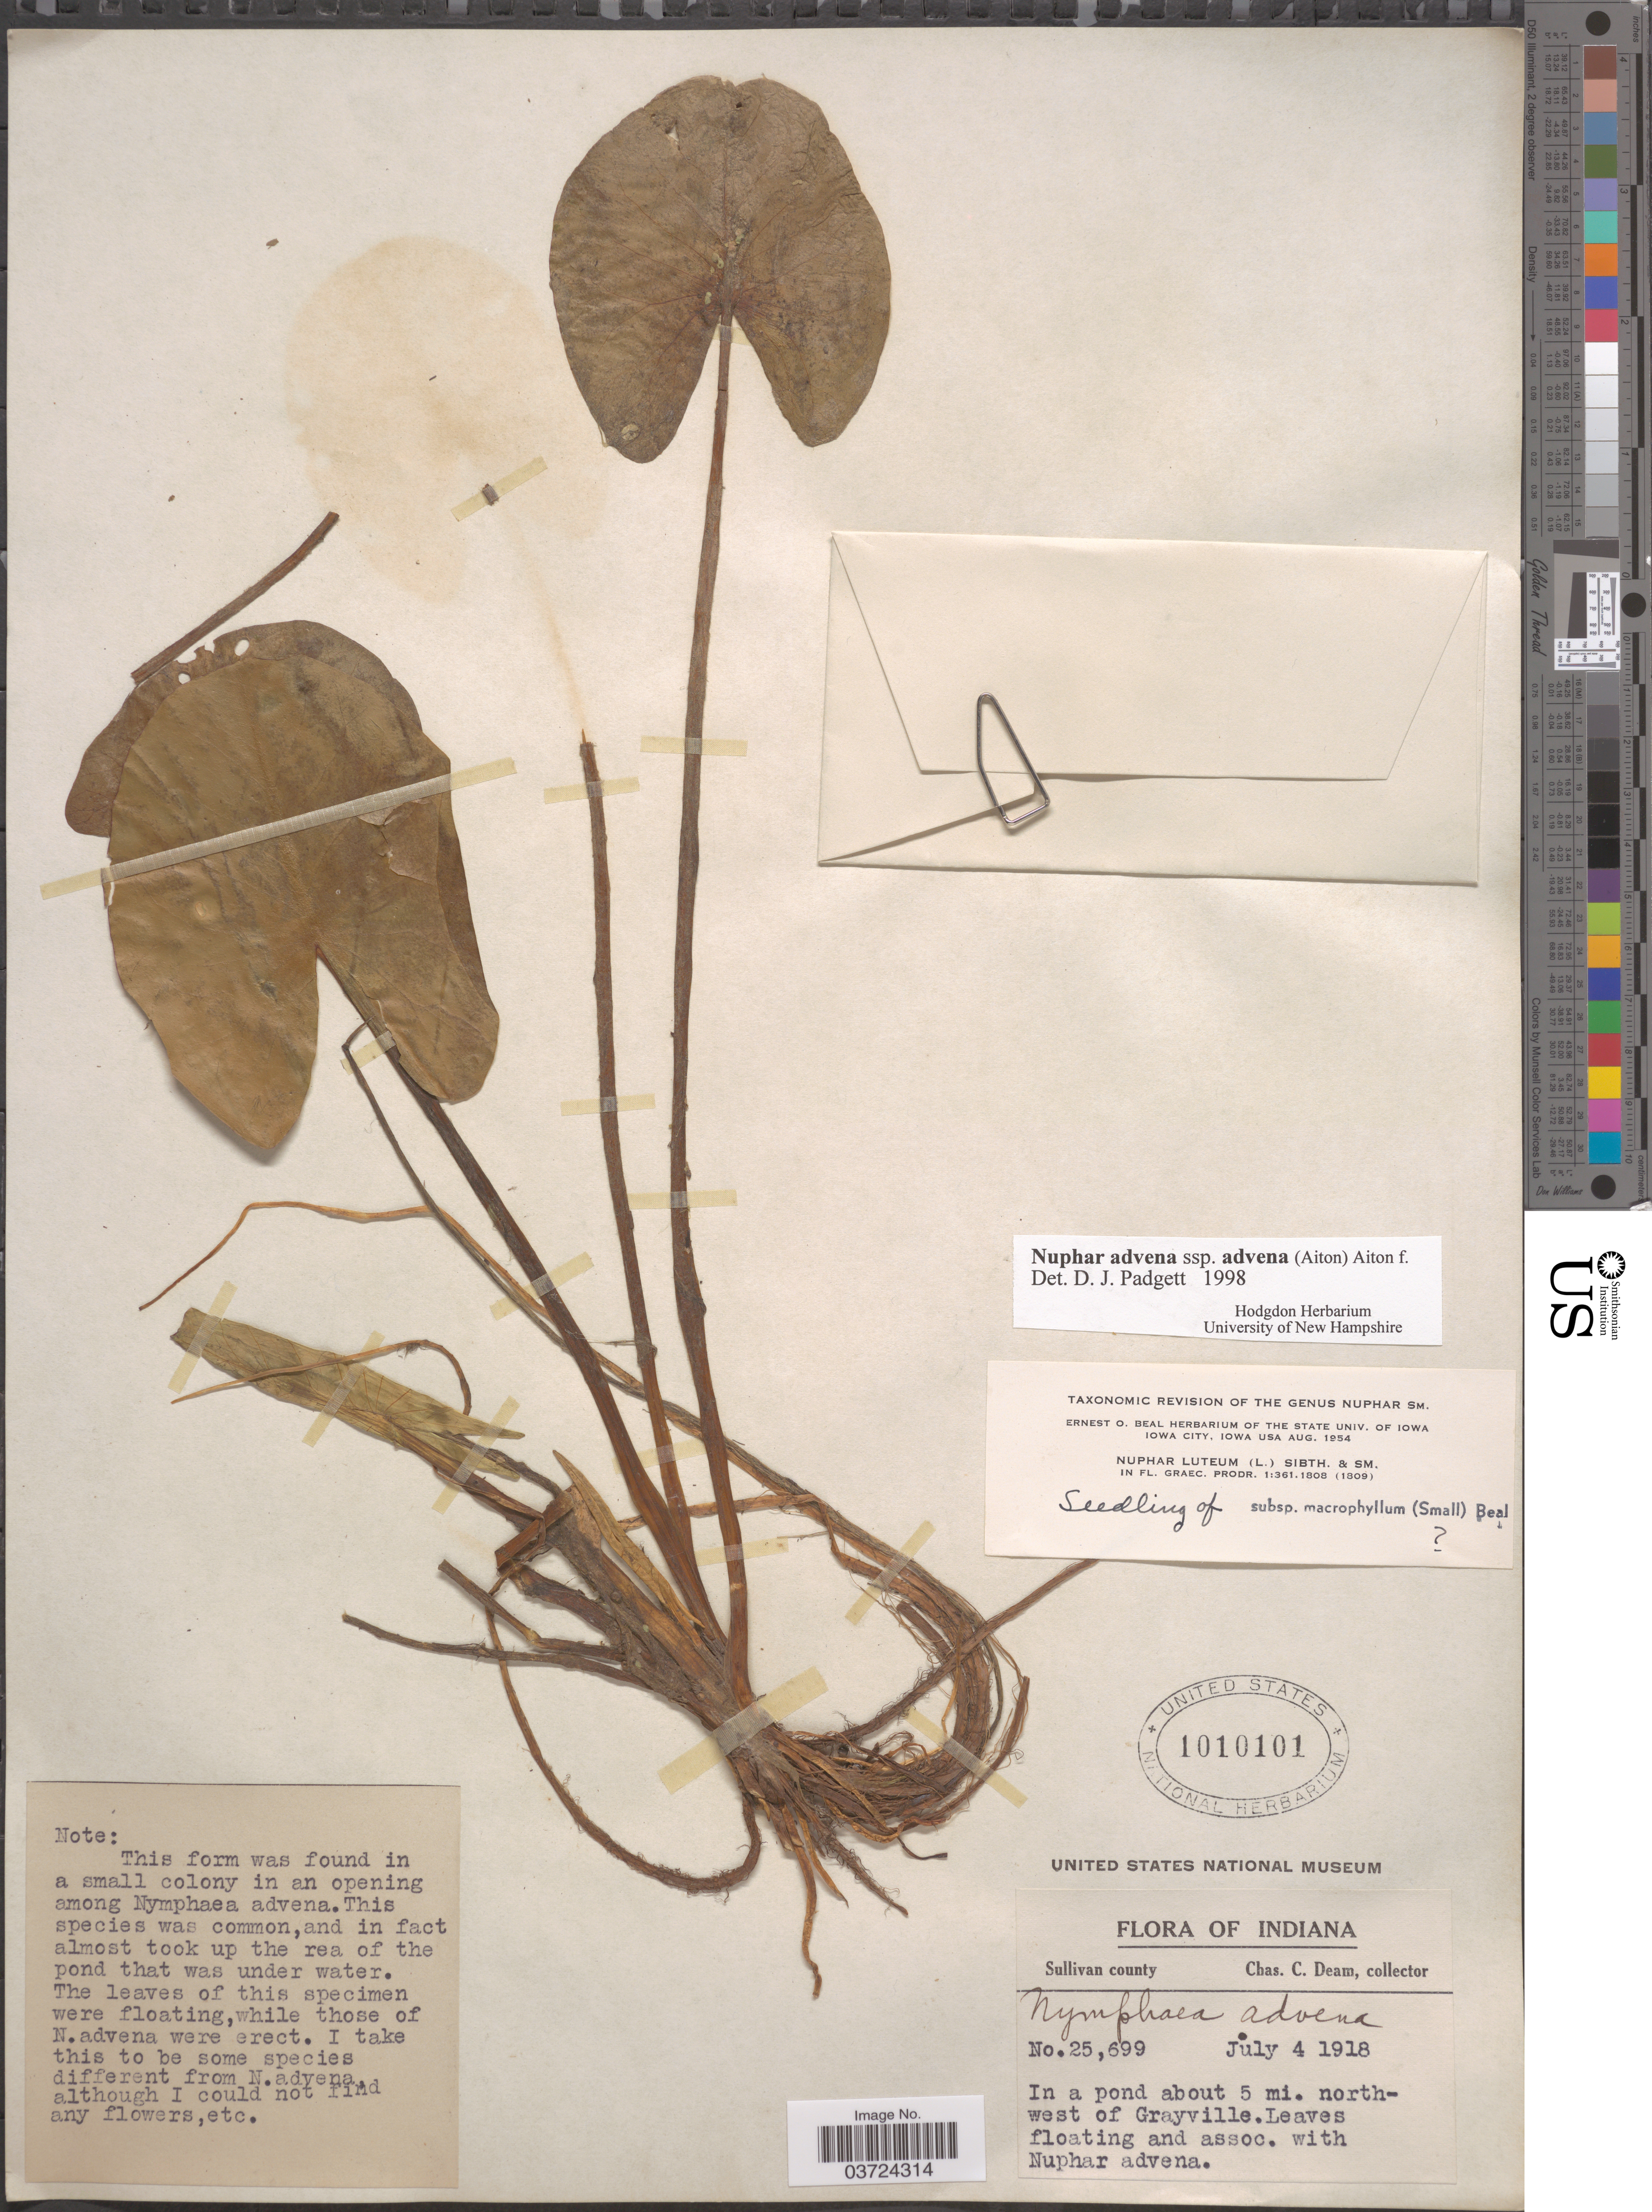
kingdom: Plantae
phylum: Tracheophyta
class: Magnoliopsida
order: Nymphaeales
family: Nymphaeaceae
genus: Nuphar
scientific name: Nuphar advena subsp. advena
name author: (Aiton) W.T. Aiton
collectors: C. C. Deam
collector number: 25699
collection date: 1918-07-04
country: United States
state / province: Indiana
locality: Sullivan County. In a pond about 5 mi. northwest of Grayville.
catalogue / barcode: US 1010101